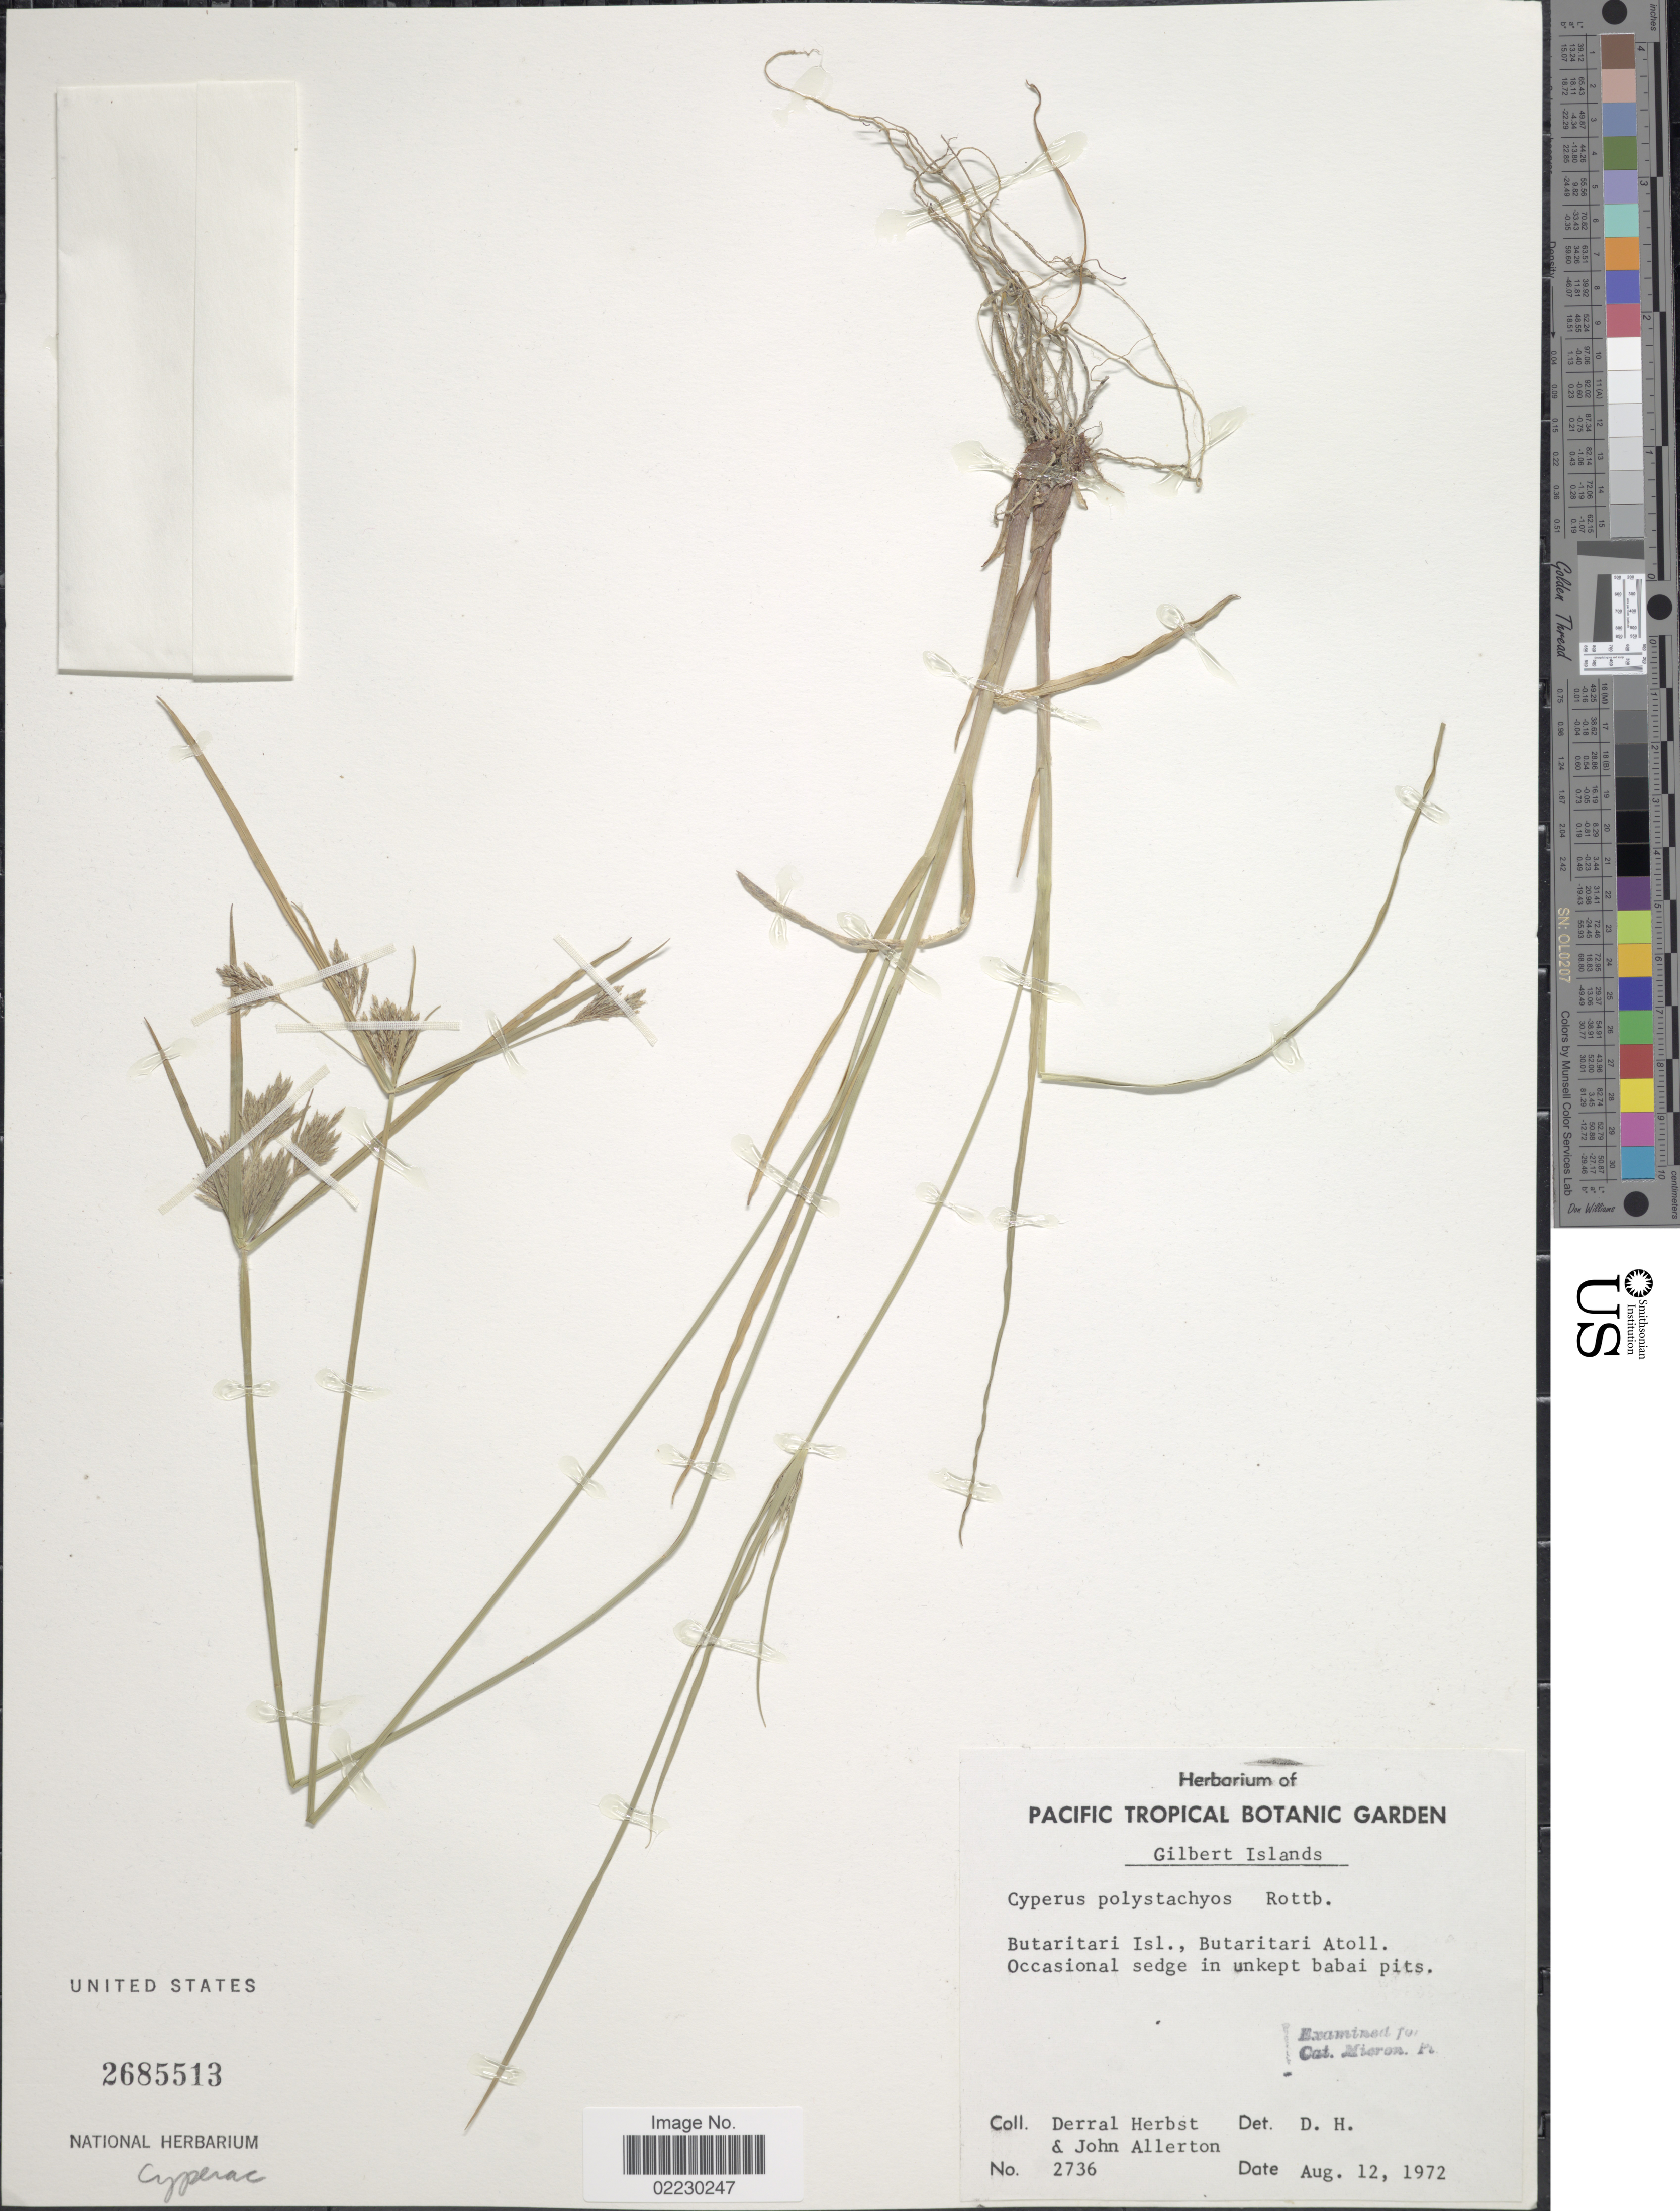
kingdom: Plantae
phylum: Tracheophyta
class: Liliopsida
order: Poales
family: Cyperaceae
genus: Cyperus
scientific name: Cyperus polystachyos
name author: Rottb.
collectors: D. R. Herbst & J. Allerton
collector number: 2736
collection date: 1972-08-12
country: Kiribati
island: Butaritari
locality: Butartari Isl,m Butaritari Atoll, occasional sedge in unkept babi pits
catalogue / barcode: US 2685513